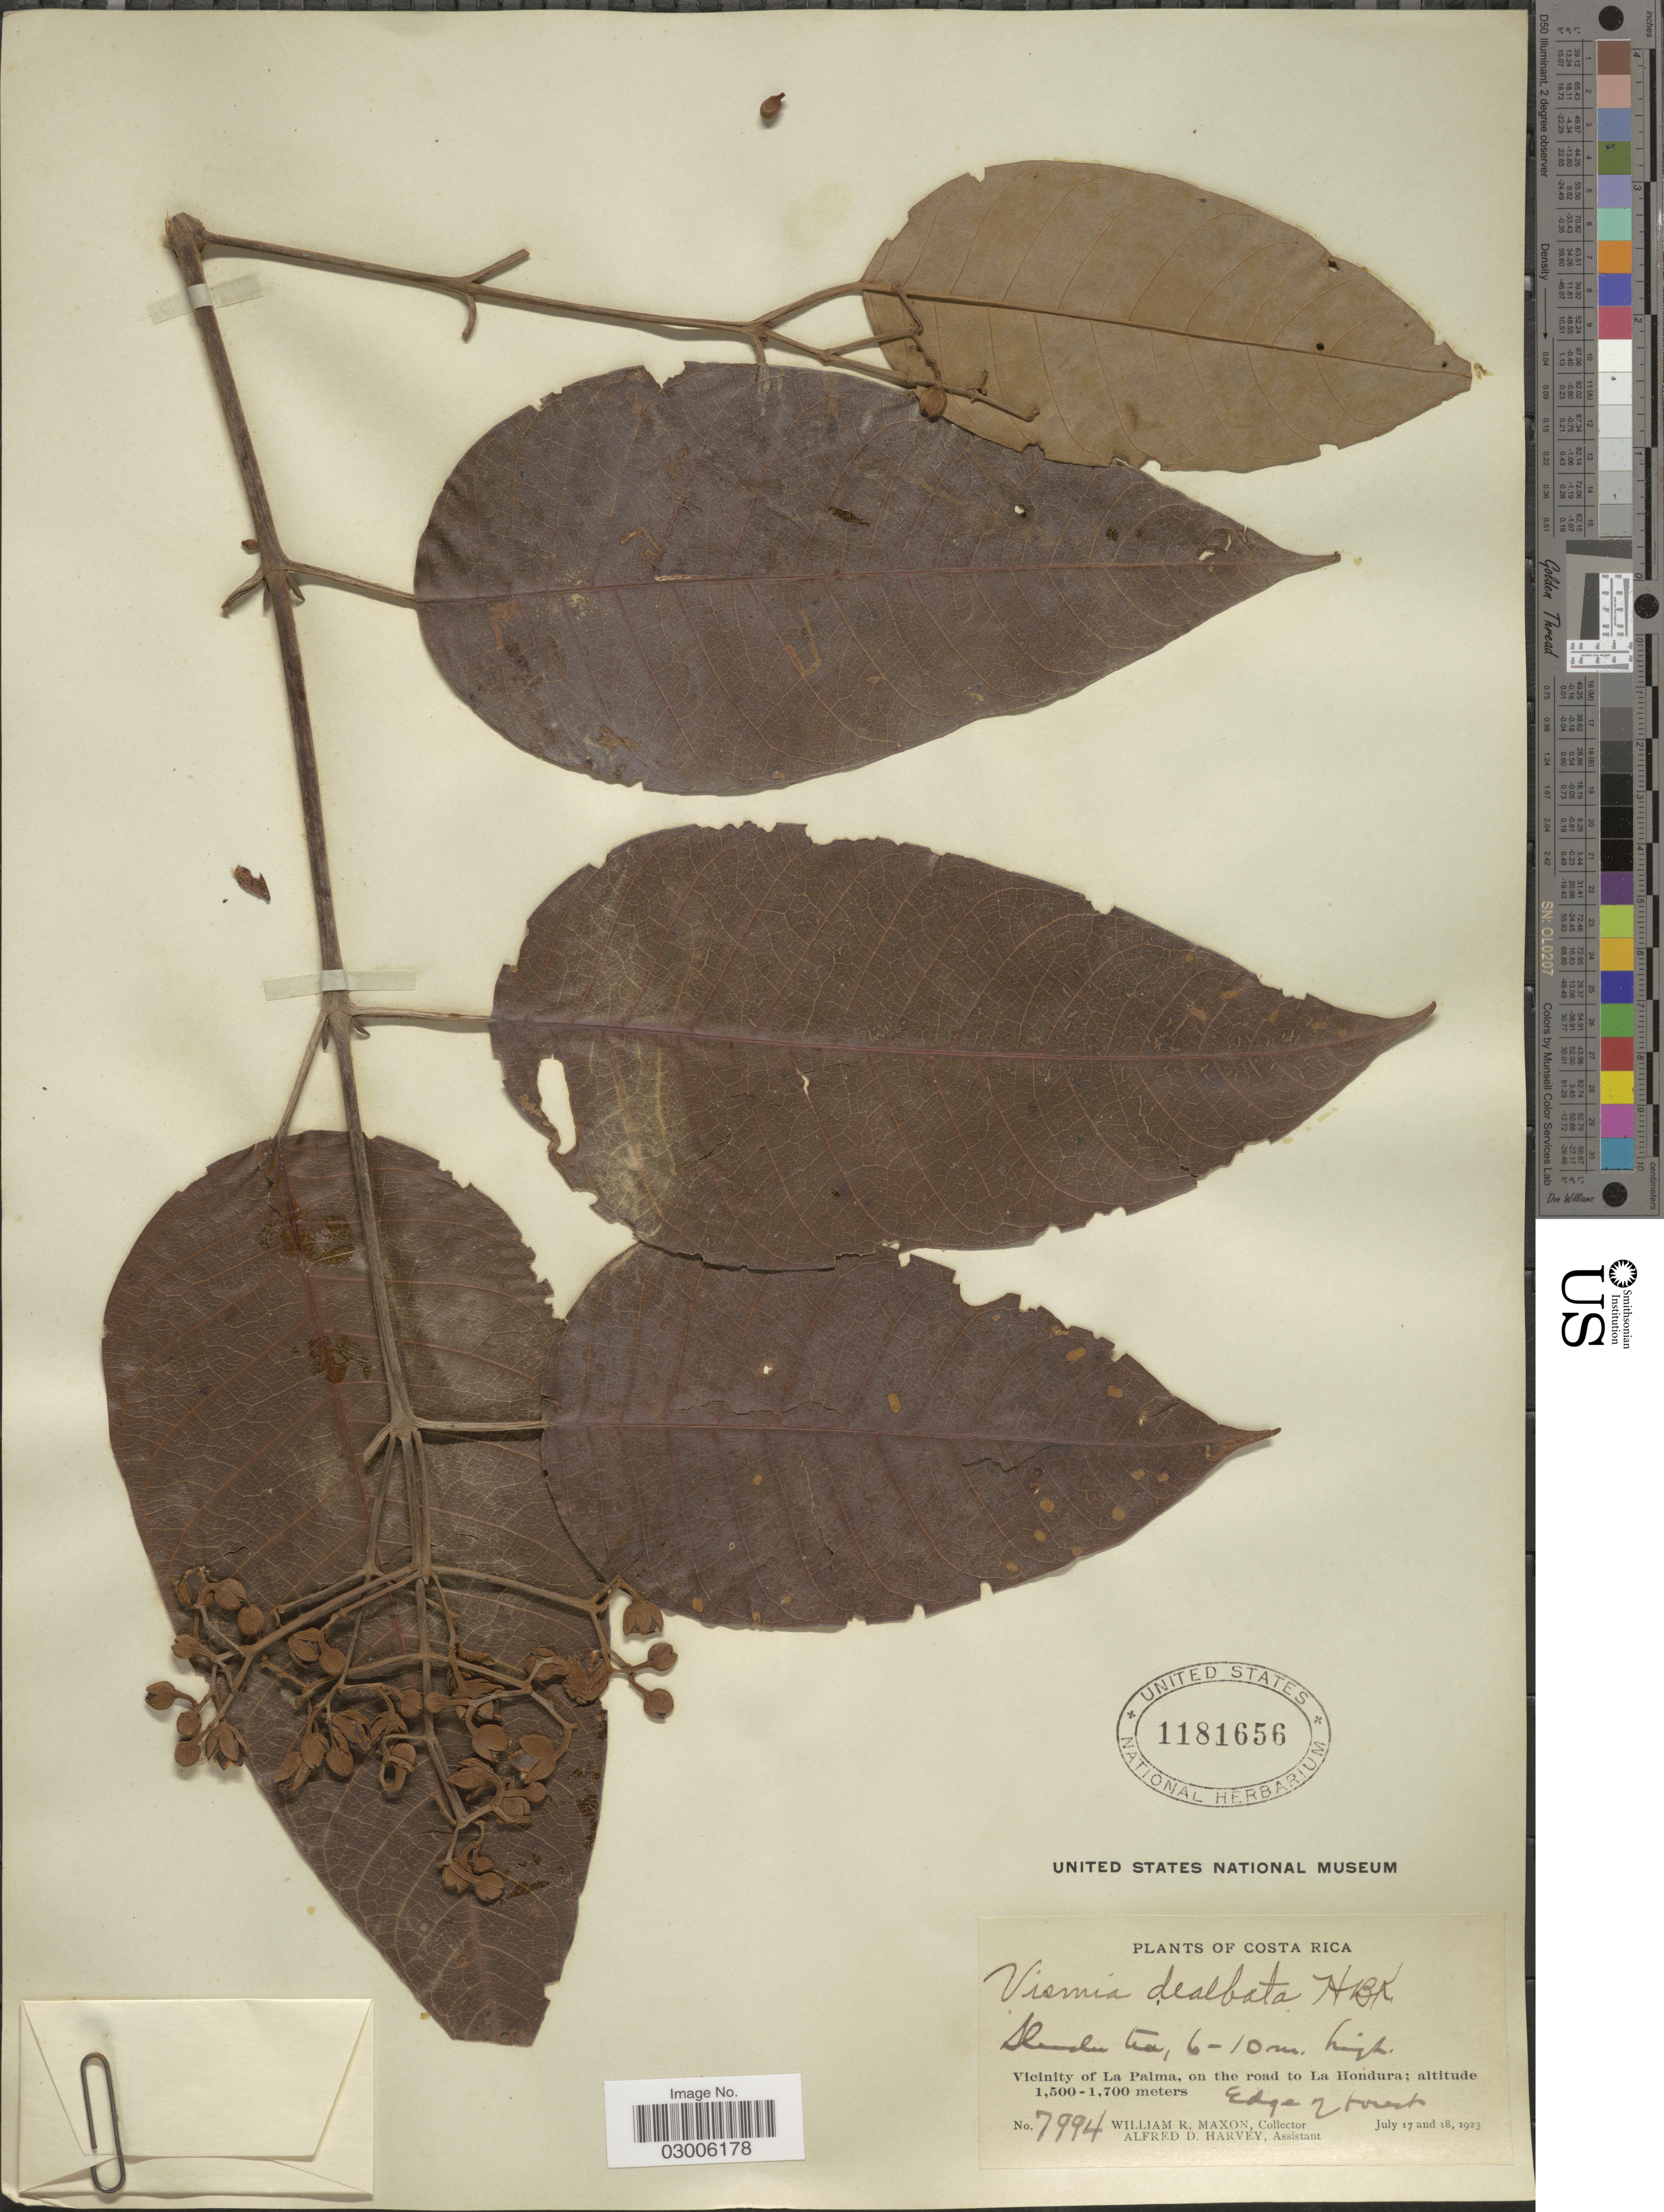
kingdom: Plantae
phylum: Tracheophyta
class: Magnoliopsida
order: Malpighiales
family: Hypericaceae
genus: Vismia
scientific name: Vismia baccifera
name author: (L.) Triana & Planch.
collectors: W. R. Maxon & A. D. Harvey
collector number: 7994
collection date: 1923-07-17/1923-07-18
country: Costa Rica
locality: Vicinity of La Palma, on the road to La Hondura.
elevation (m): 1500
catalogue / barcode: US 1181656